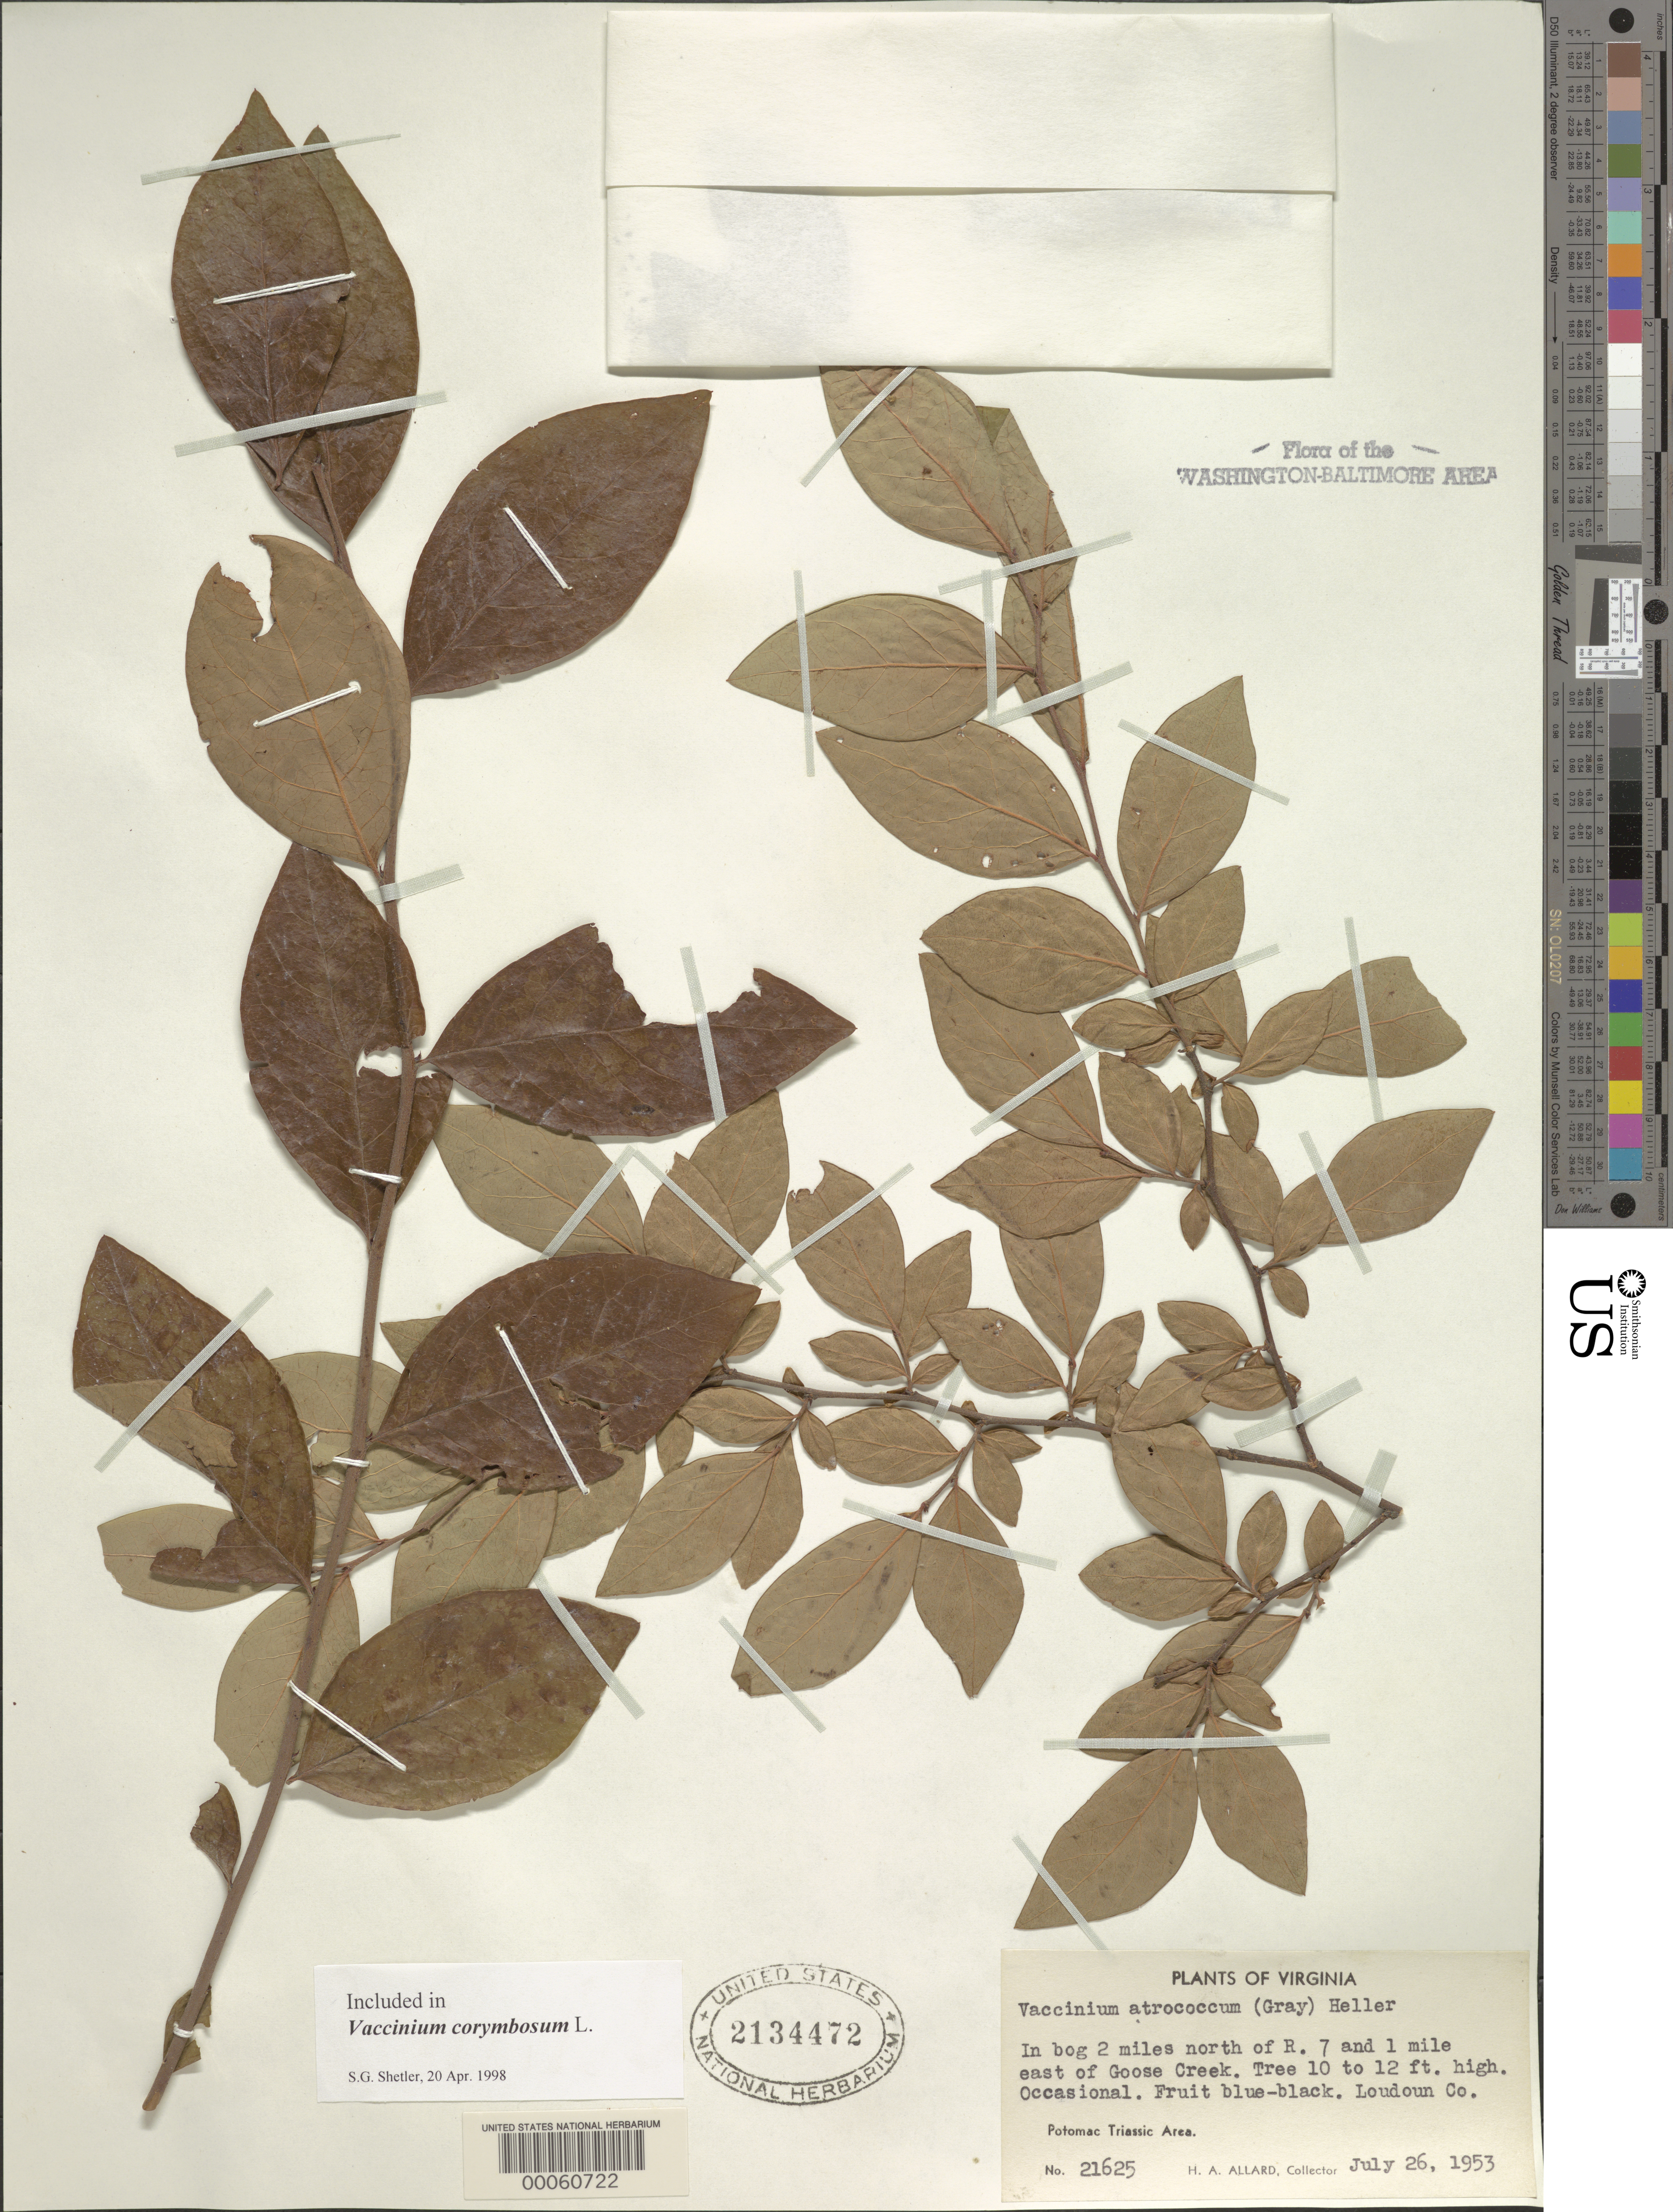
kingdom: Plantae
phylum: Tracheophyta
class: Magnoliopsida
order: Ericales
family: Ericaceae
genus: Vaccinium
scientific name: Vaccinium corymbosum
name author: L.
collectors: H. A. Allard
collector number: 21625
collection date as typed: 26 Jul 1953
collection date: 1953-07-26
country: United States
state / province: Virginia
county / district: Loudoun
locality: N of Rt 7 E of Goose Creek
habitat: Roadside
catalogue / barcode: US 2134472